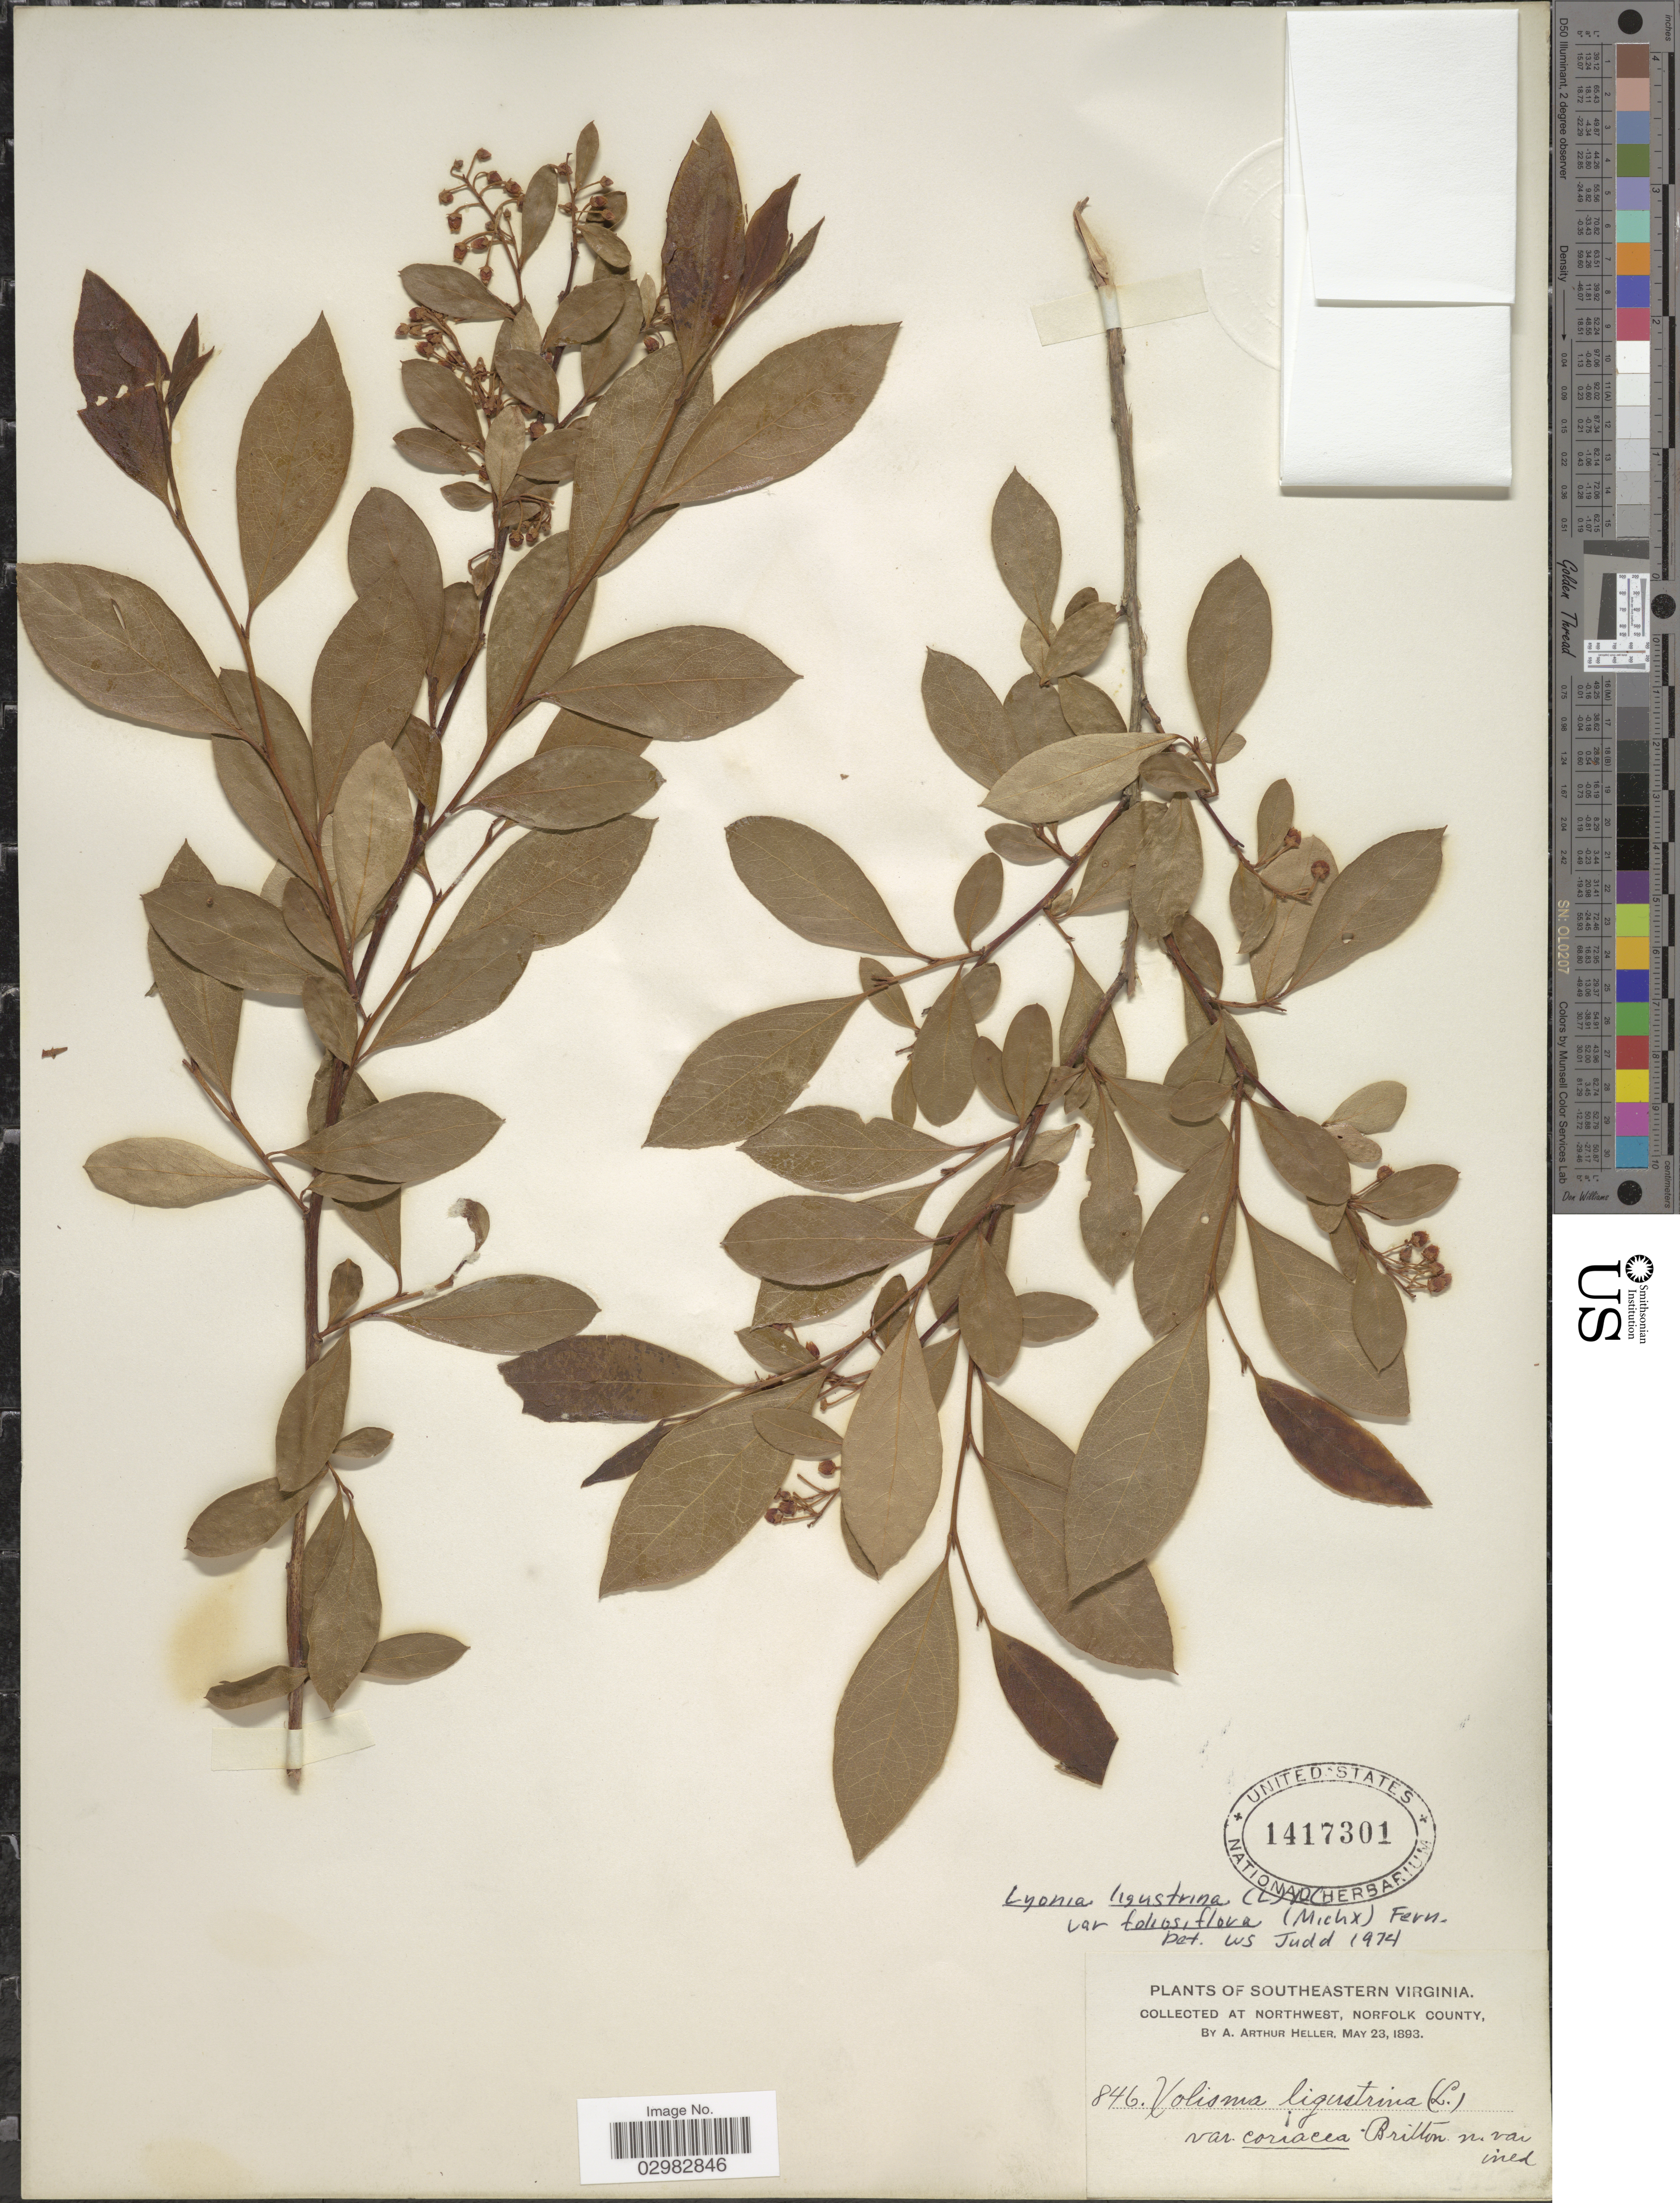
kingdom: Plantae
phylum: Tracheophyta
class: Magnoliopsida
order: Ericales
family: Ericaceae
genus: Lyonia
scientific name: Lyonia ligustrina var. foliosiflora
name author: (Michx.) Fernald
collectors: A. A. Heller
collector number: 846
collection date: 1893-05-23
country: United States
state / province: Virginia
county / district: City of Norfolk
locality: Southeastern Virginia, Northwest, Norfolk County.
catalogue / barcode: US 1417301